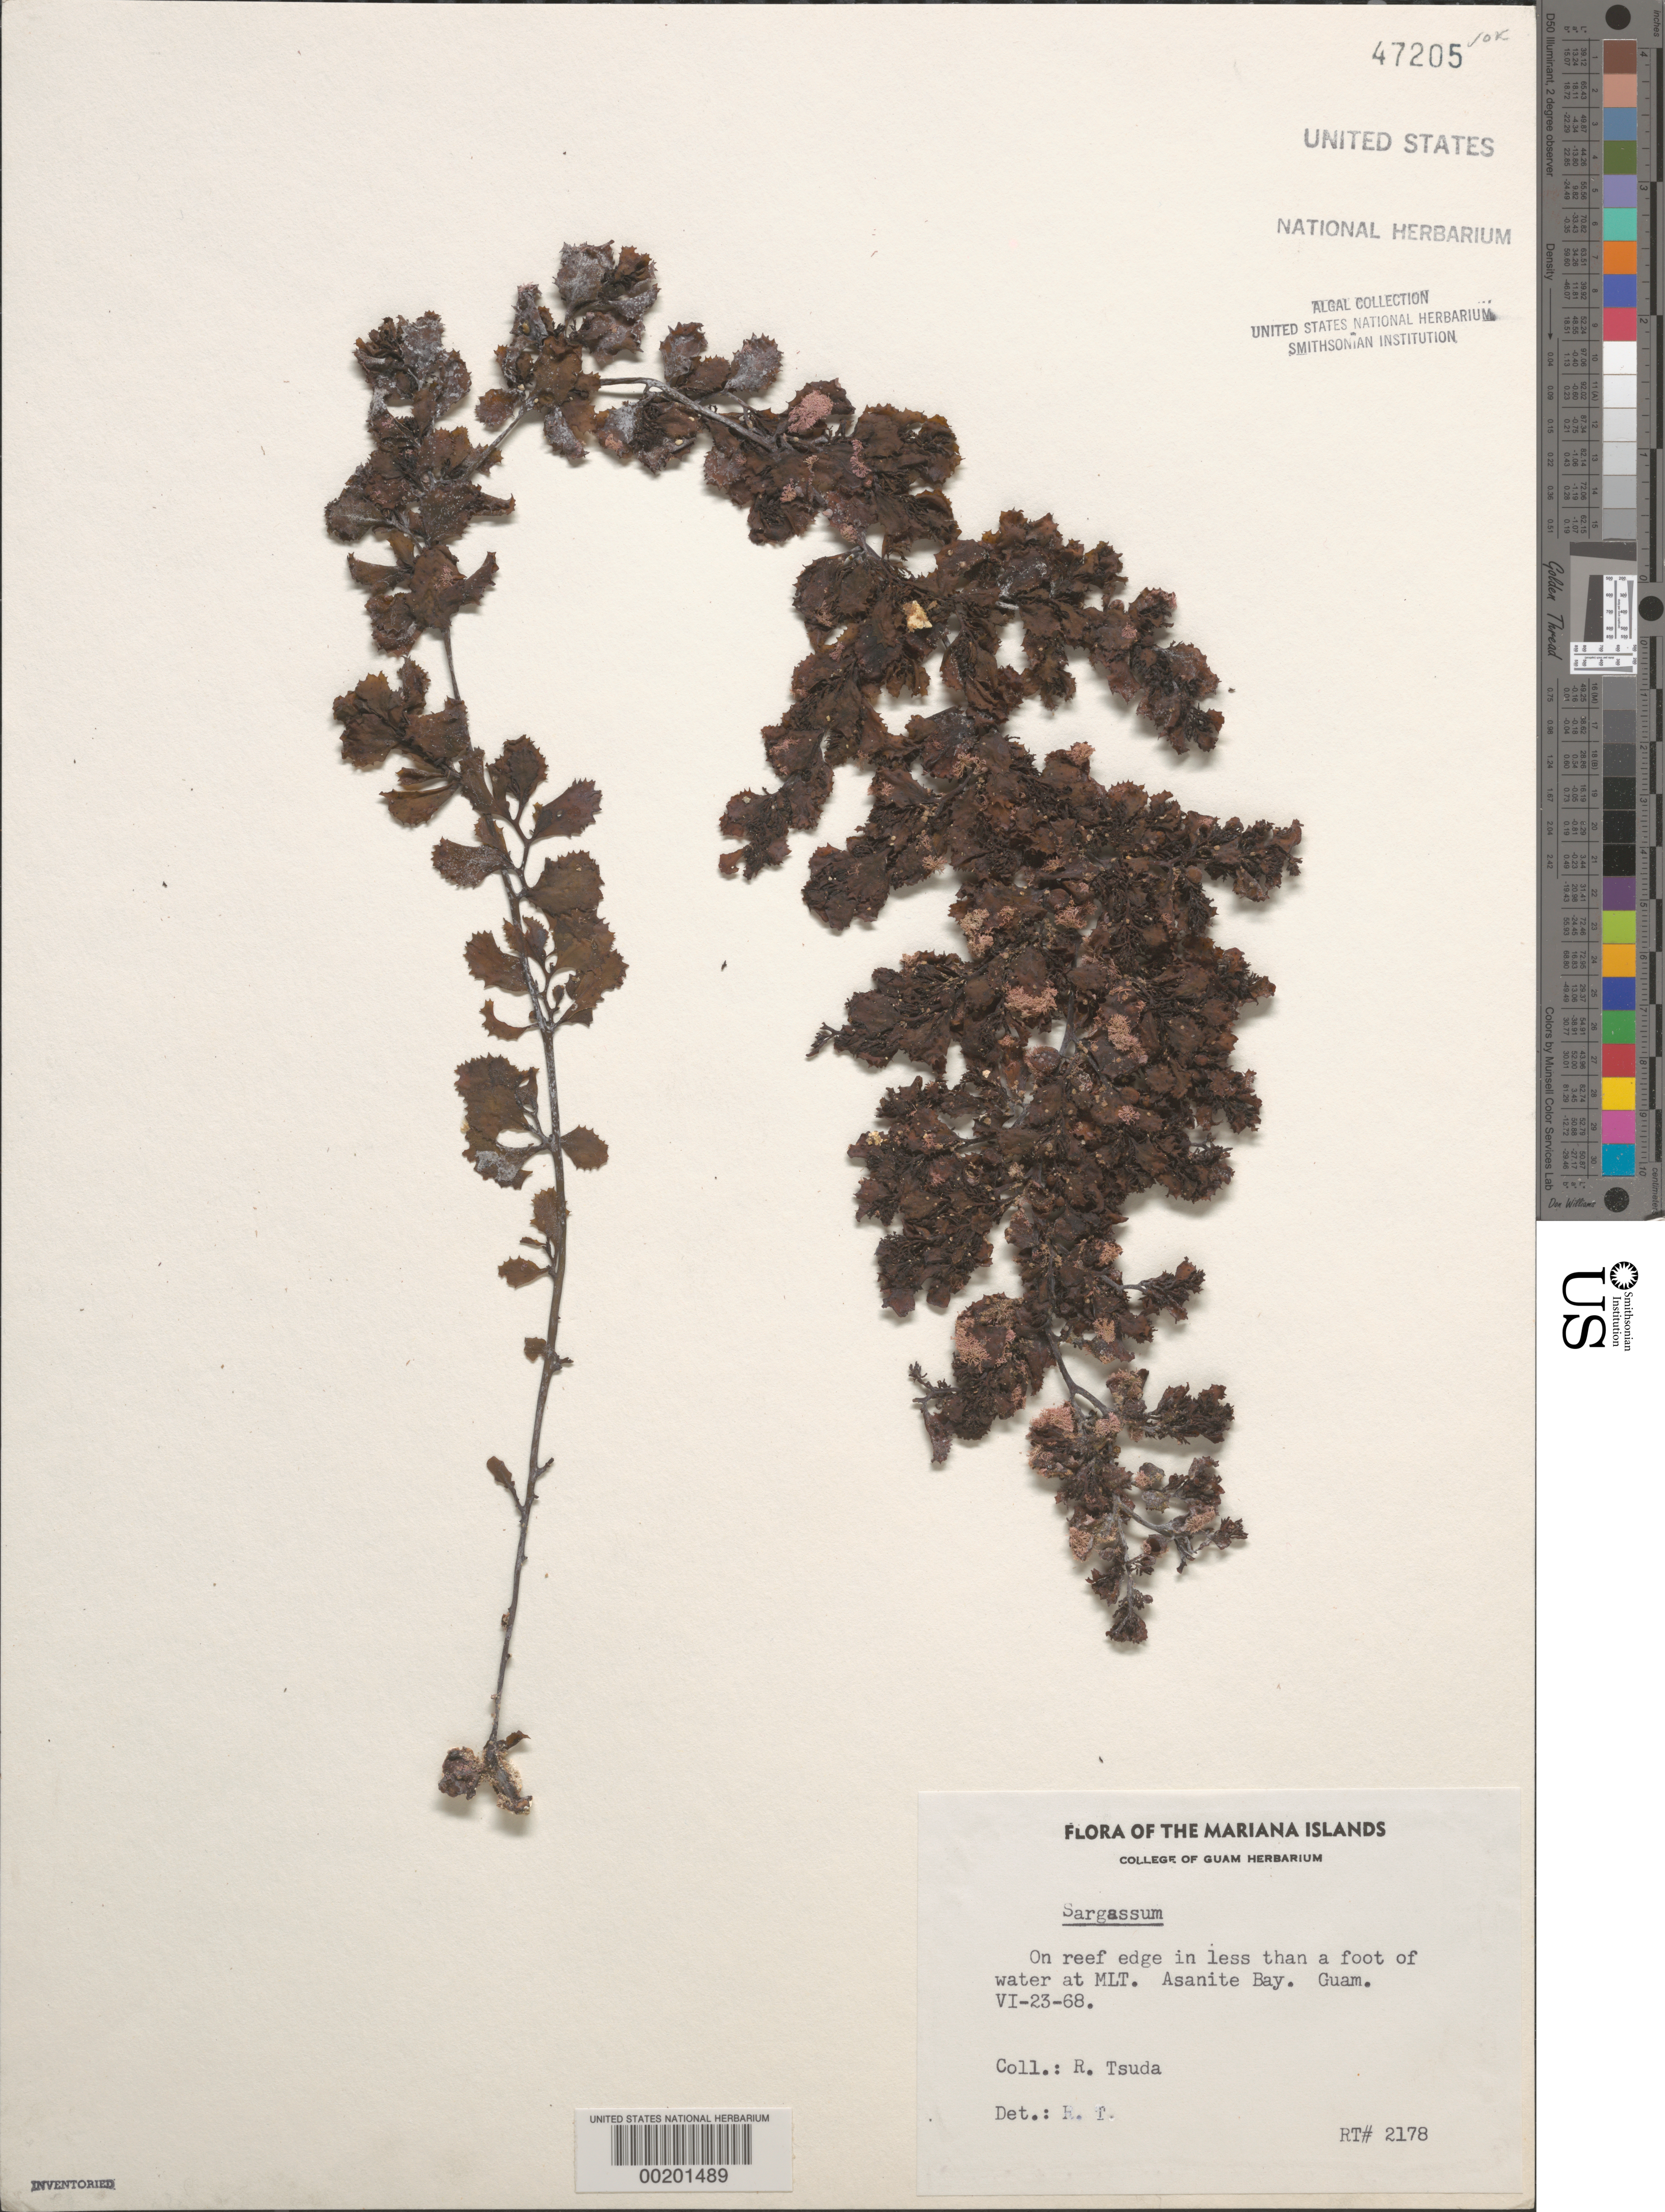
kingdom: Chromista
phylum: Ochrophyta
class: Phaeophyceae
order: Fucales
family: Sargassaceae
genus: Sargassum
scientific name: Sargassum sp.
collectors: R. Tsuda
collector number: Rt 2178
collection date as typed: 23 Jun 1968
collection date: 1968-06-23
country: Guam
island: Guam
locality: Asanite Bay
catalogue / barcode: US 47205